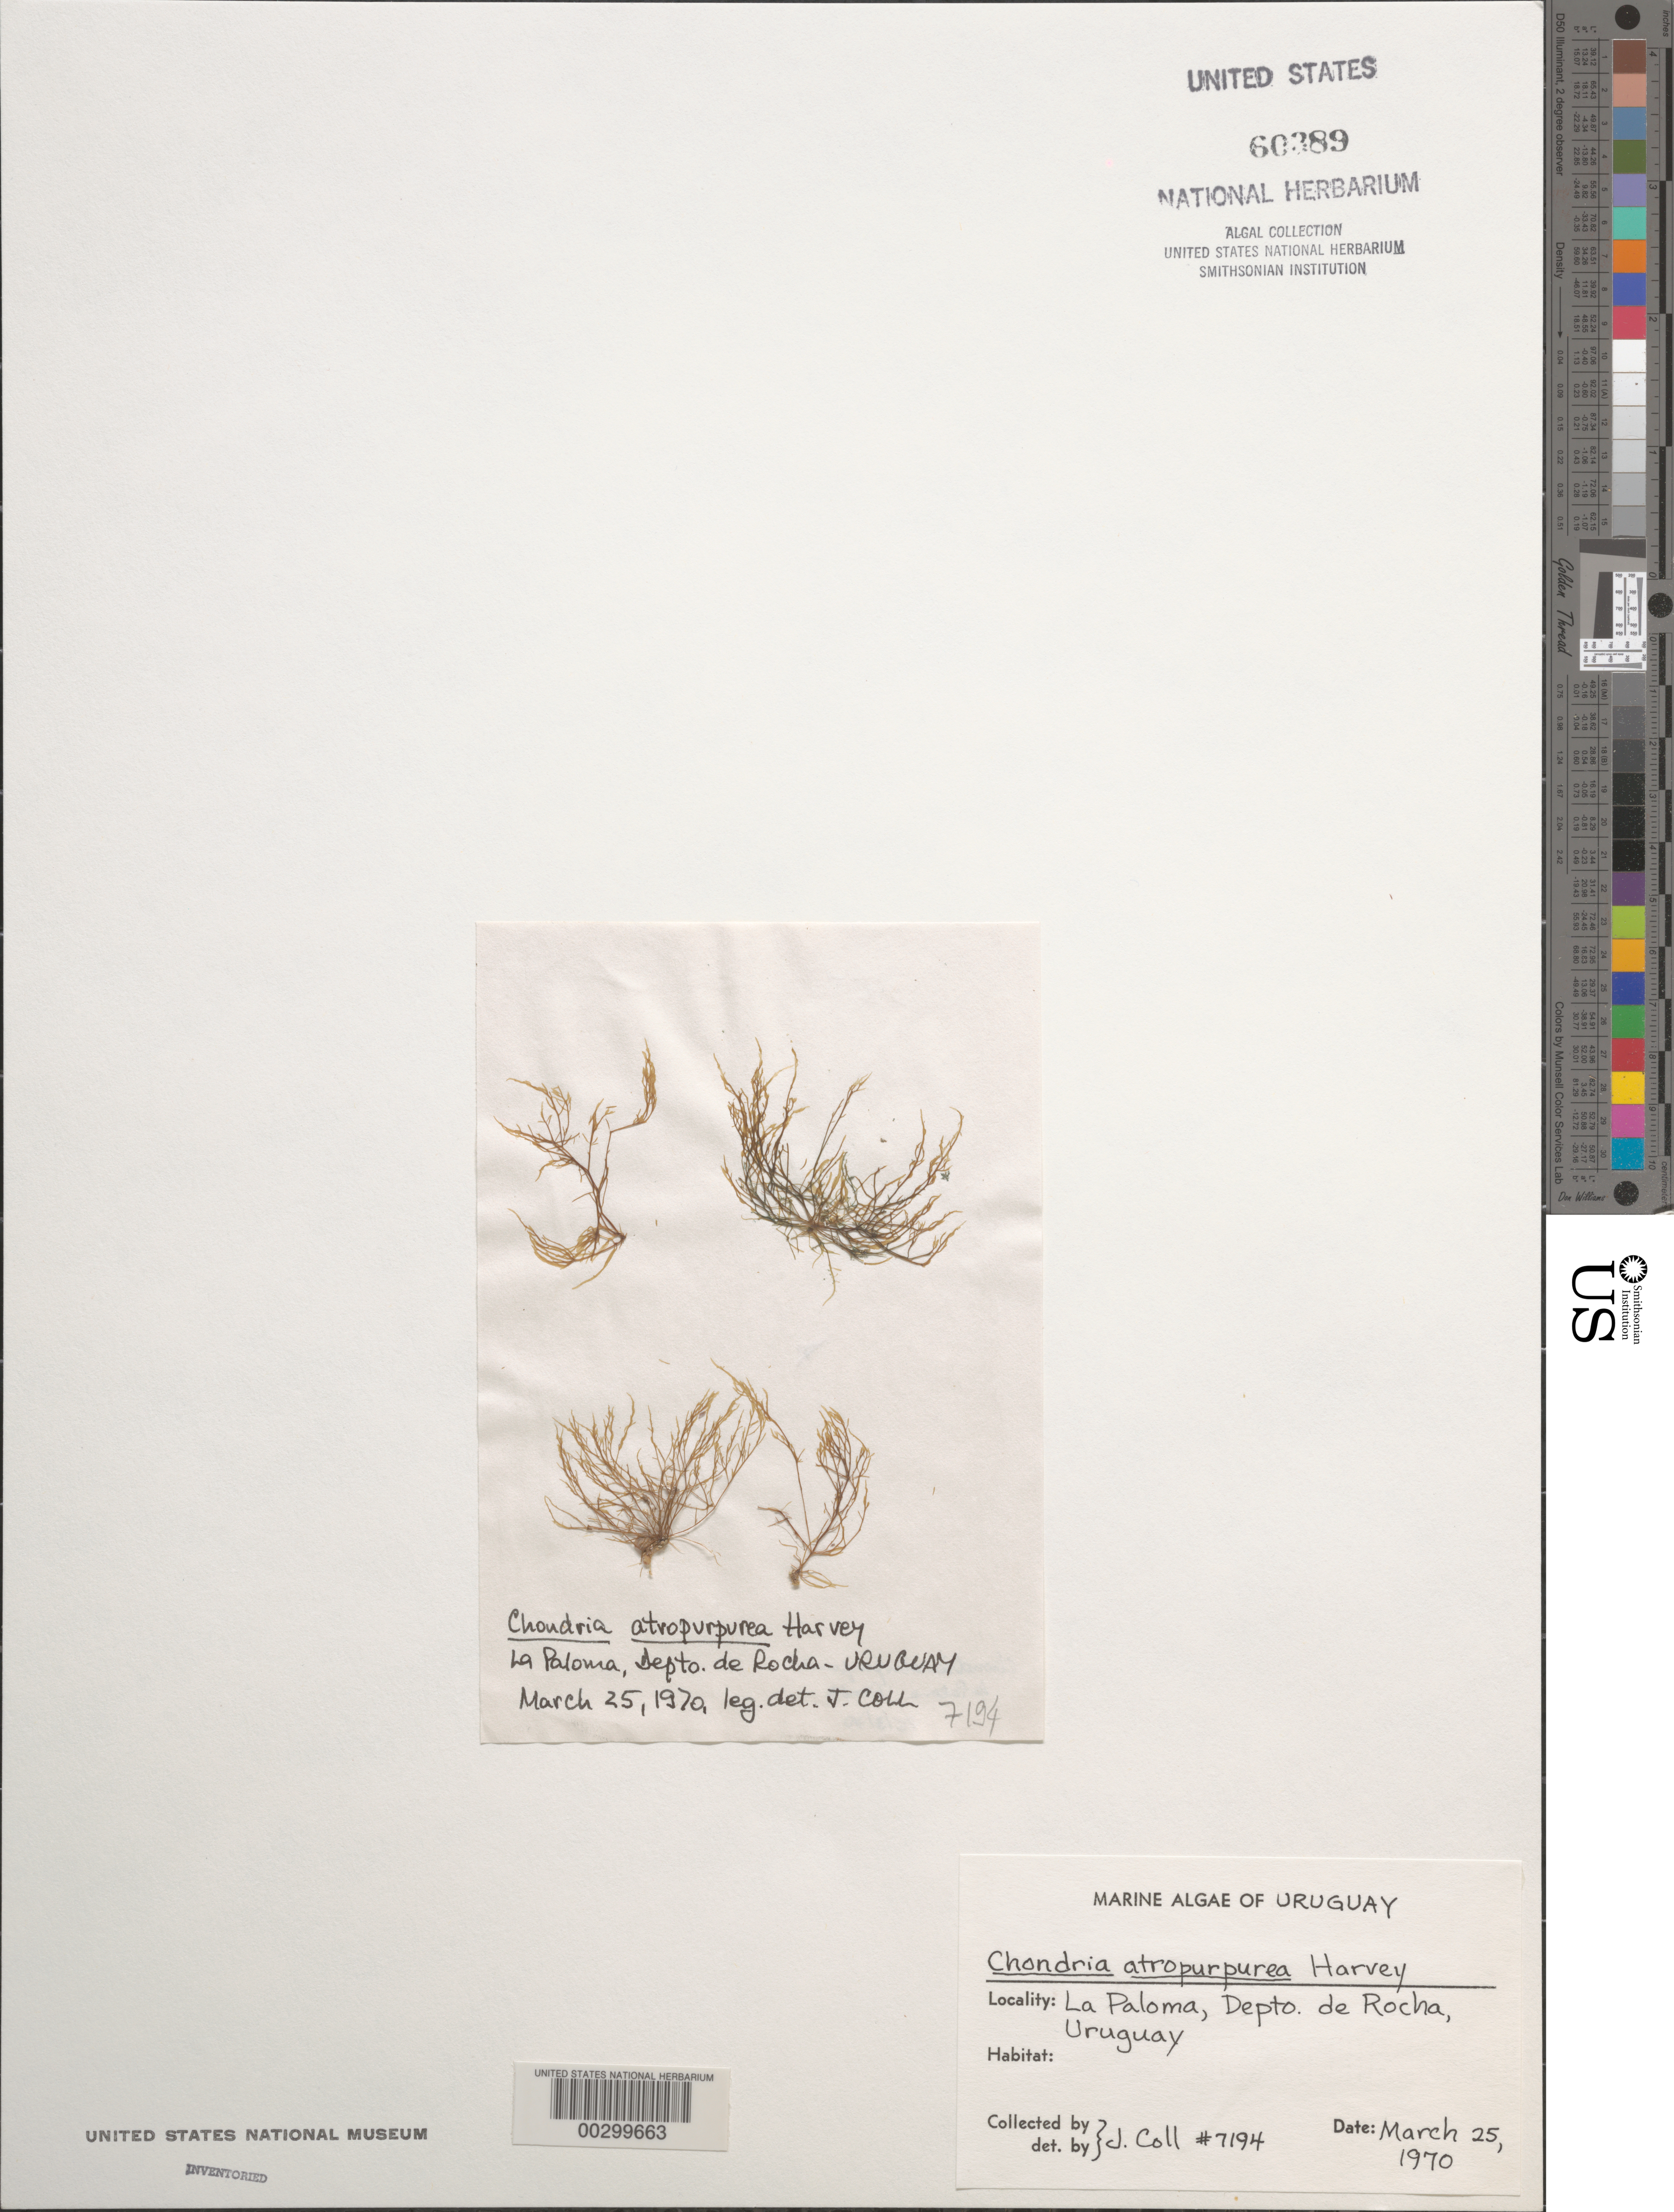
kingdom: Plantae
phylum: Rhodophyta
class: Florideophyceae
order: Ceramiales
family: Rhodomelaceae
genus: Chondria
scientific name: Chondria atropurpurea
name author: Harv.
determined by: Coll, P.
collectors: J. Coll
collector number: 7194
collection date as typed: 25 Mar 1970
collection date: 1970-03-25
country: Uruguay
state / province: Rocha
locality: La Paloma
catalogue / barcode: US 60389